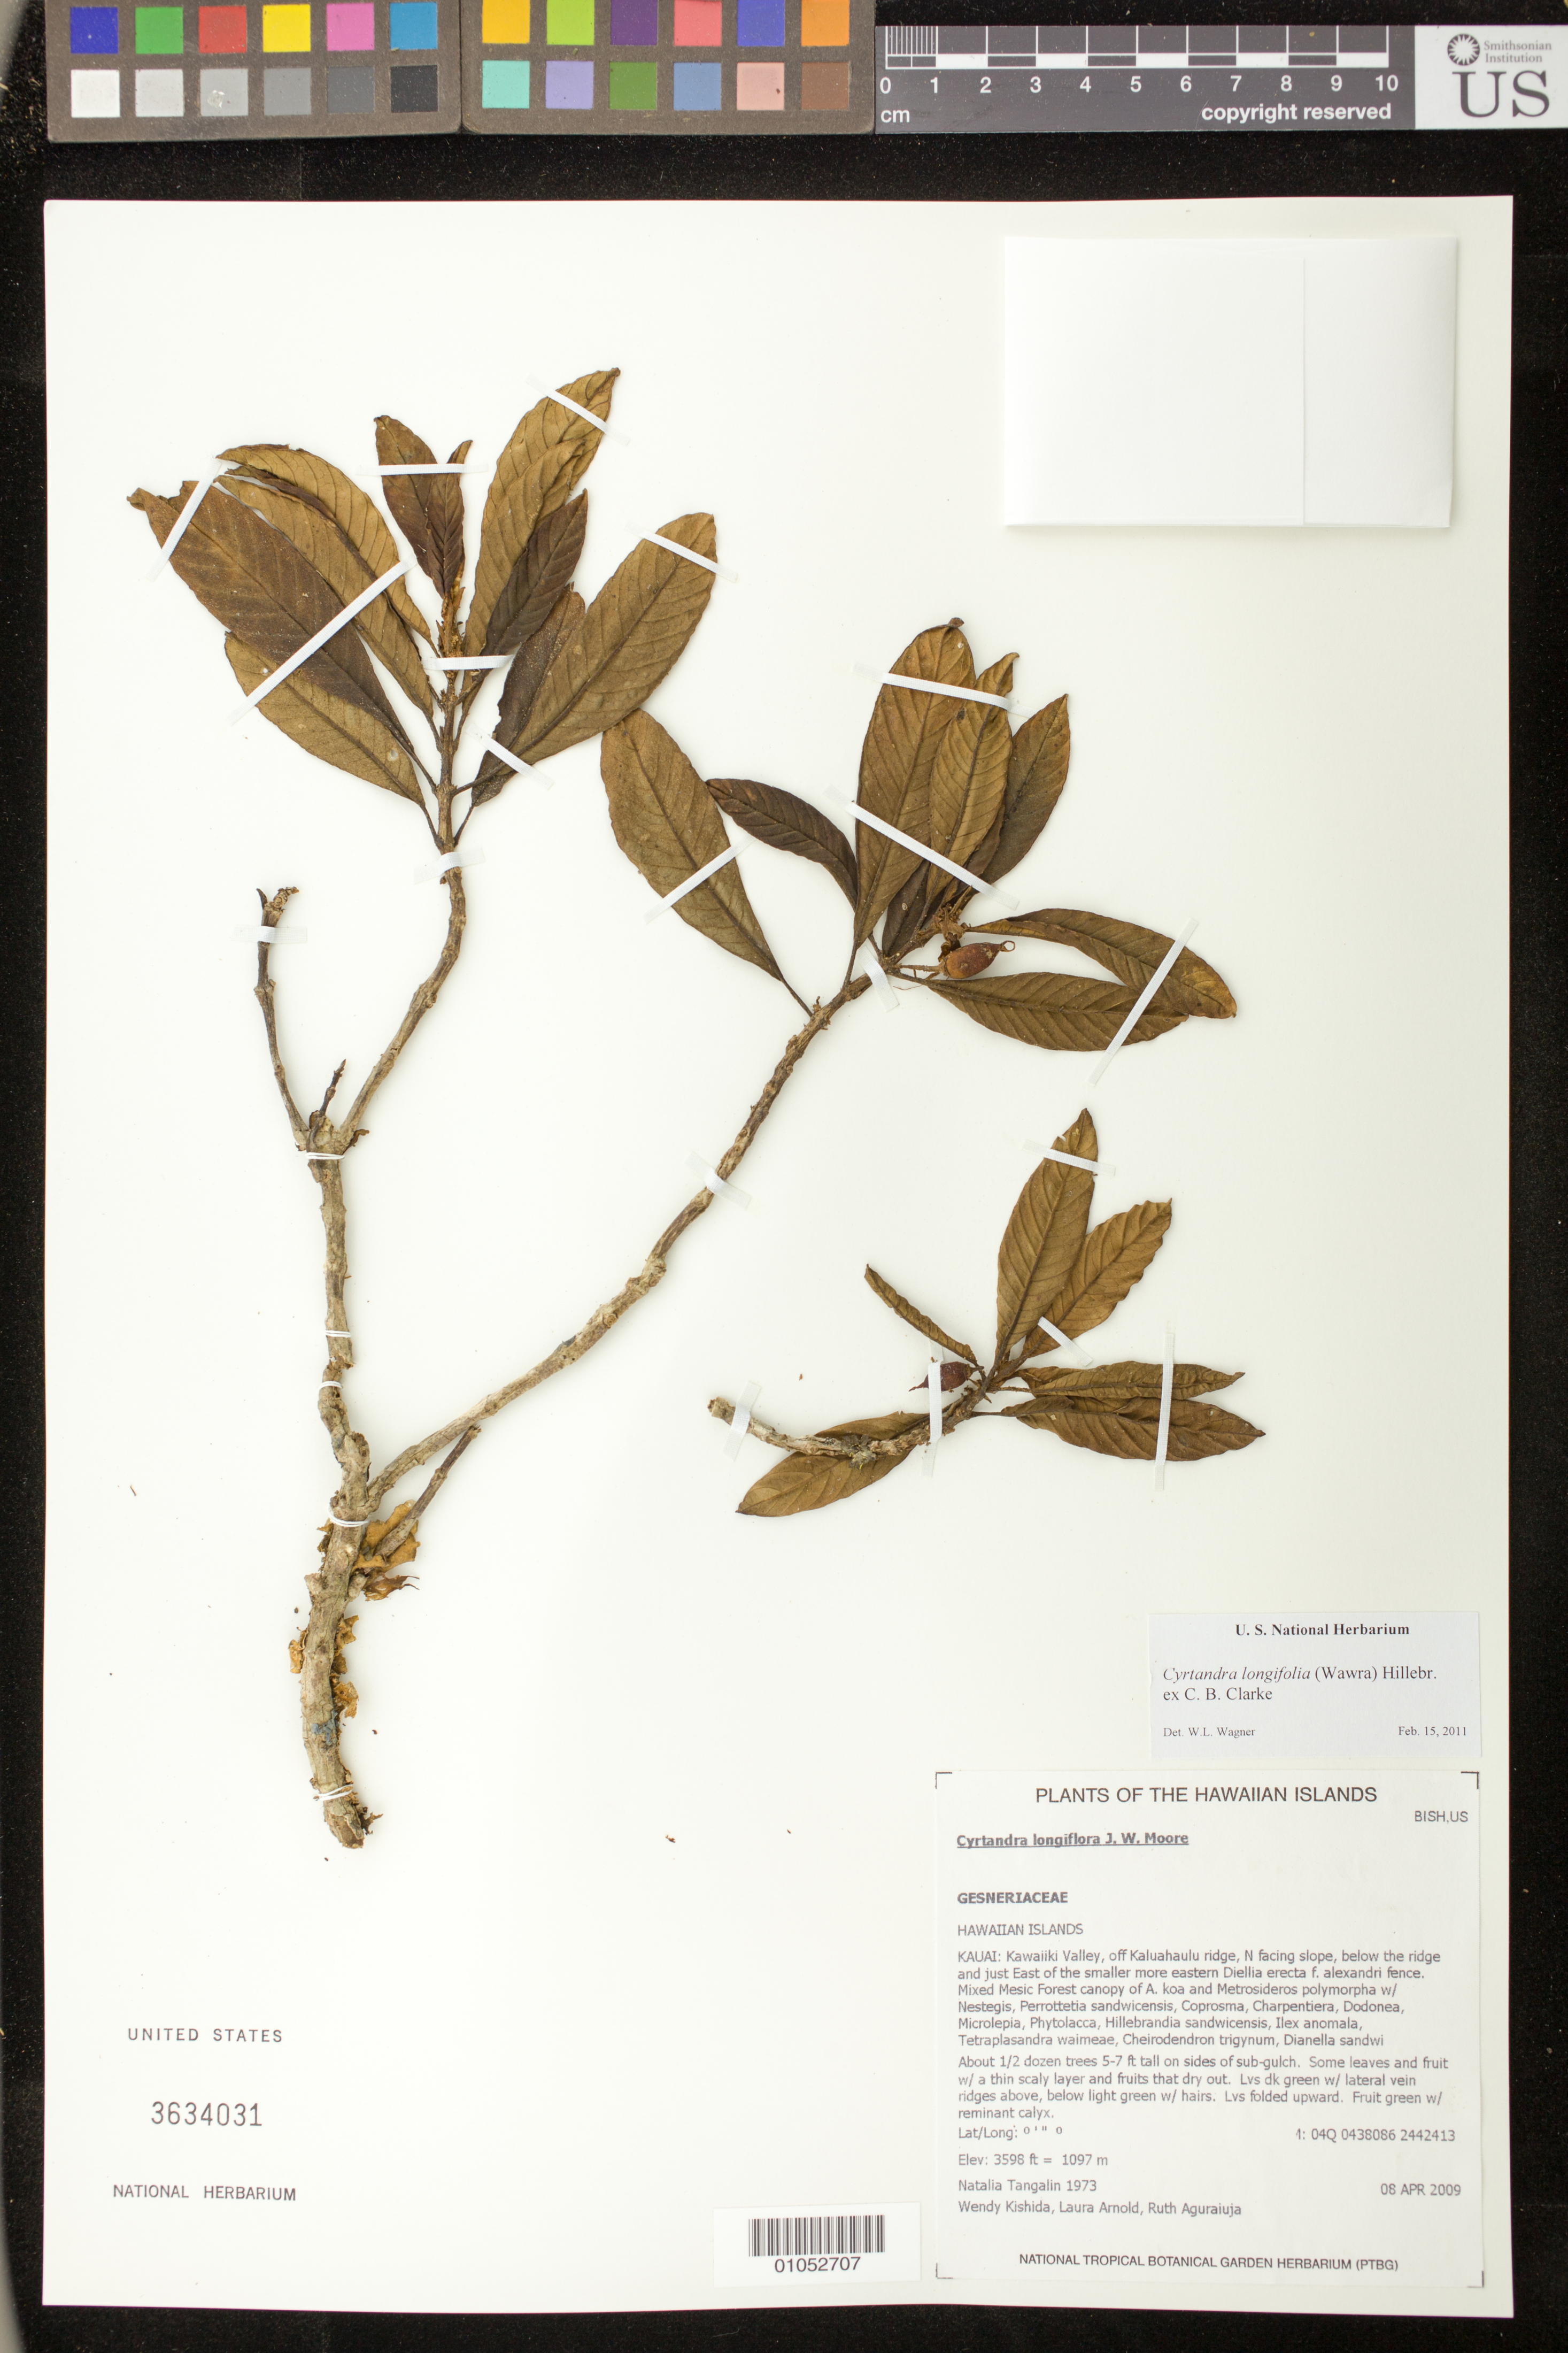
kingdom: Plantae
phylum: Tracheophyta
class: Magnoliopsida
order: Lamiales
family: Gesneriaceae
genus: Cyrtandra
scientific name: Cyrtandra longifolia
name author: (Wawra) Hillebr. ex C.B. Clarke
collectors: N. Tangalin, W. Kishida, L. Arnold & R. Aguraiuja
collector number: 1973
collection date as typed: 8 Apr 2009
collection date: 2009-04-08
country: United States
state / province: Hawaii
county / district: Kauai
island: Kaua'i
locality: Kawaiiki valley, off Kaluahaulu ridge, N facing slope, below the ridge and just East of the smaller more eastern Diellia erecta f. alexandri fence.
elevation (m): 1097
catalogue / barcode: US 3634031